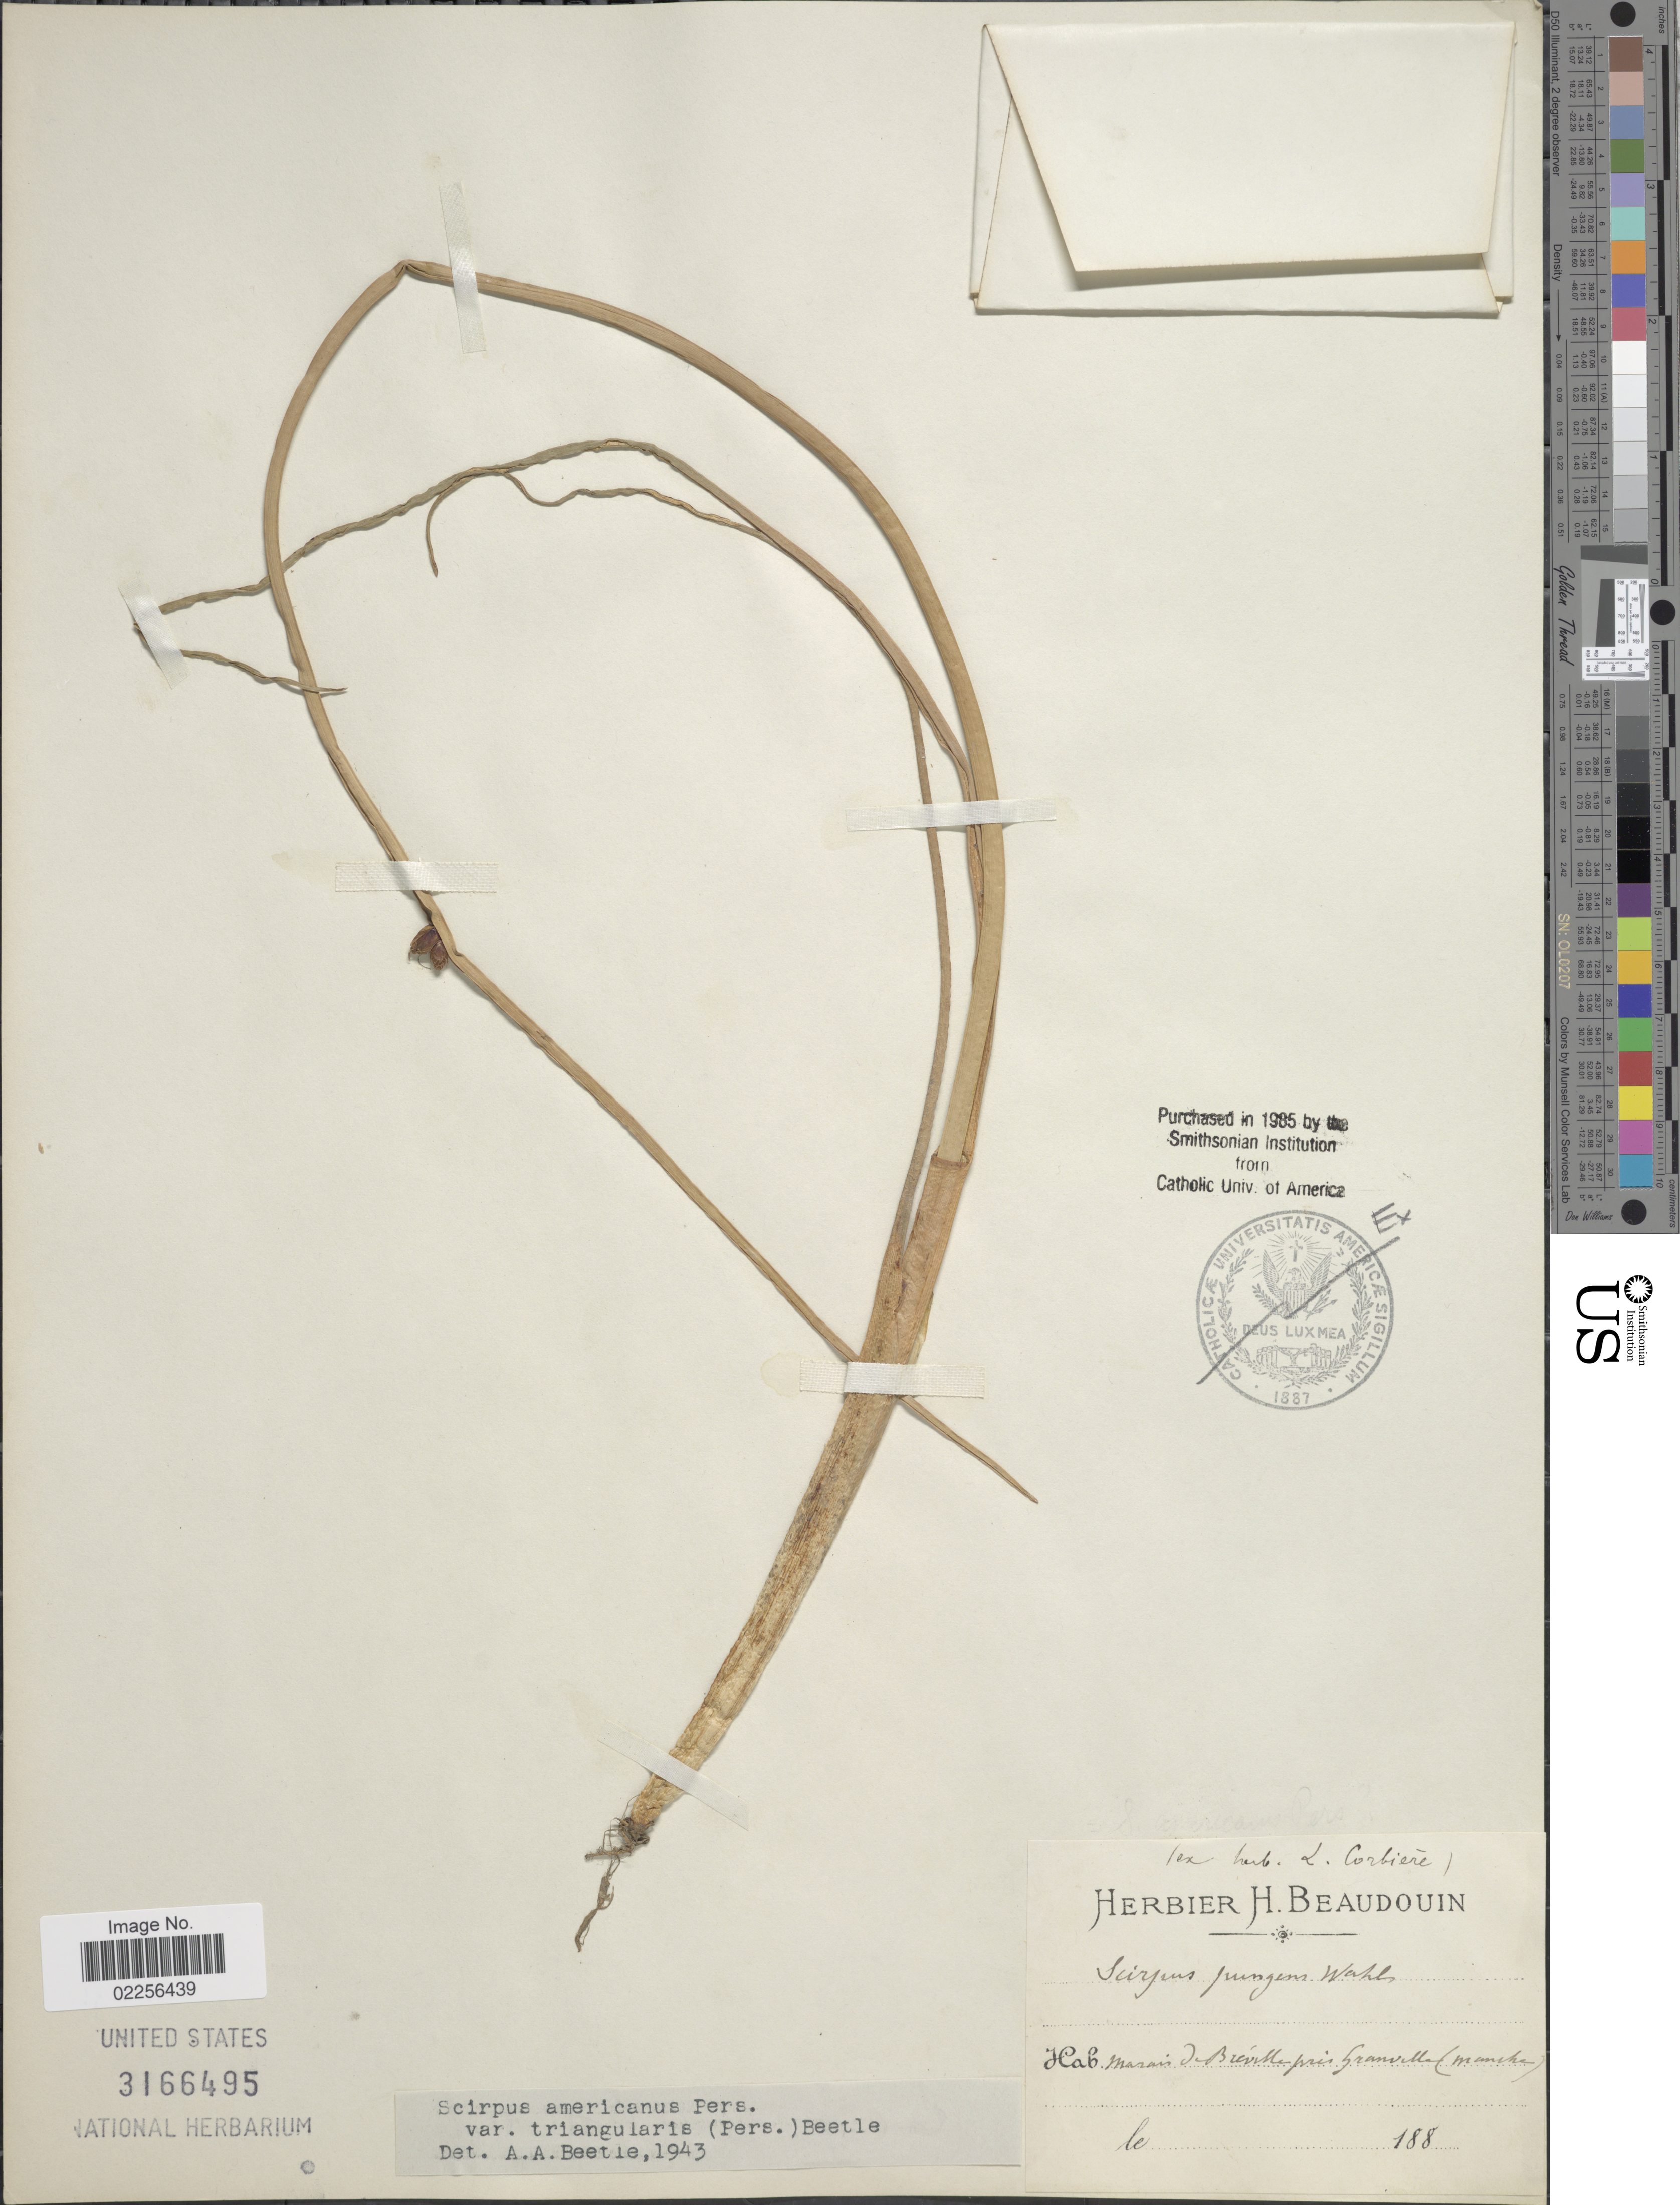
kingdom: Plantae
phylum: Tracheophyta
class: Liliopsida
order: Poales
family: Cyperaceae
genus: Schoenoplectus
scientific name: Schoenoplectus pungens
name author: (Vahl) Palla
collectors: Ex Herb. L. Corbiere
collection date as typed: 188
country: France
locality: Marais de Breville pres Granville (Manche) [interpreted]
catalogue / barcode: US 3166495